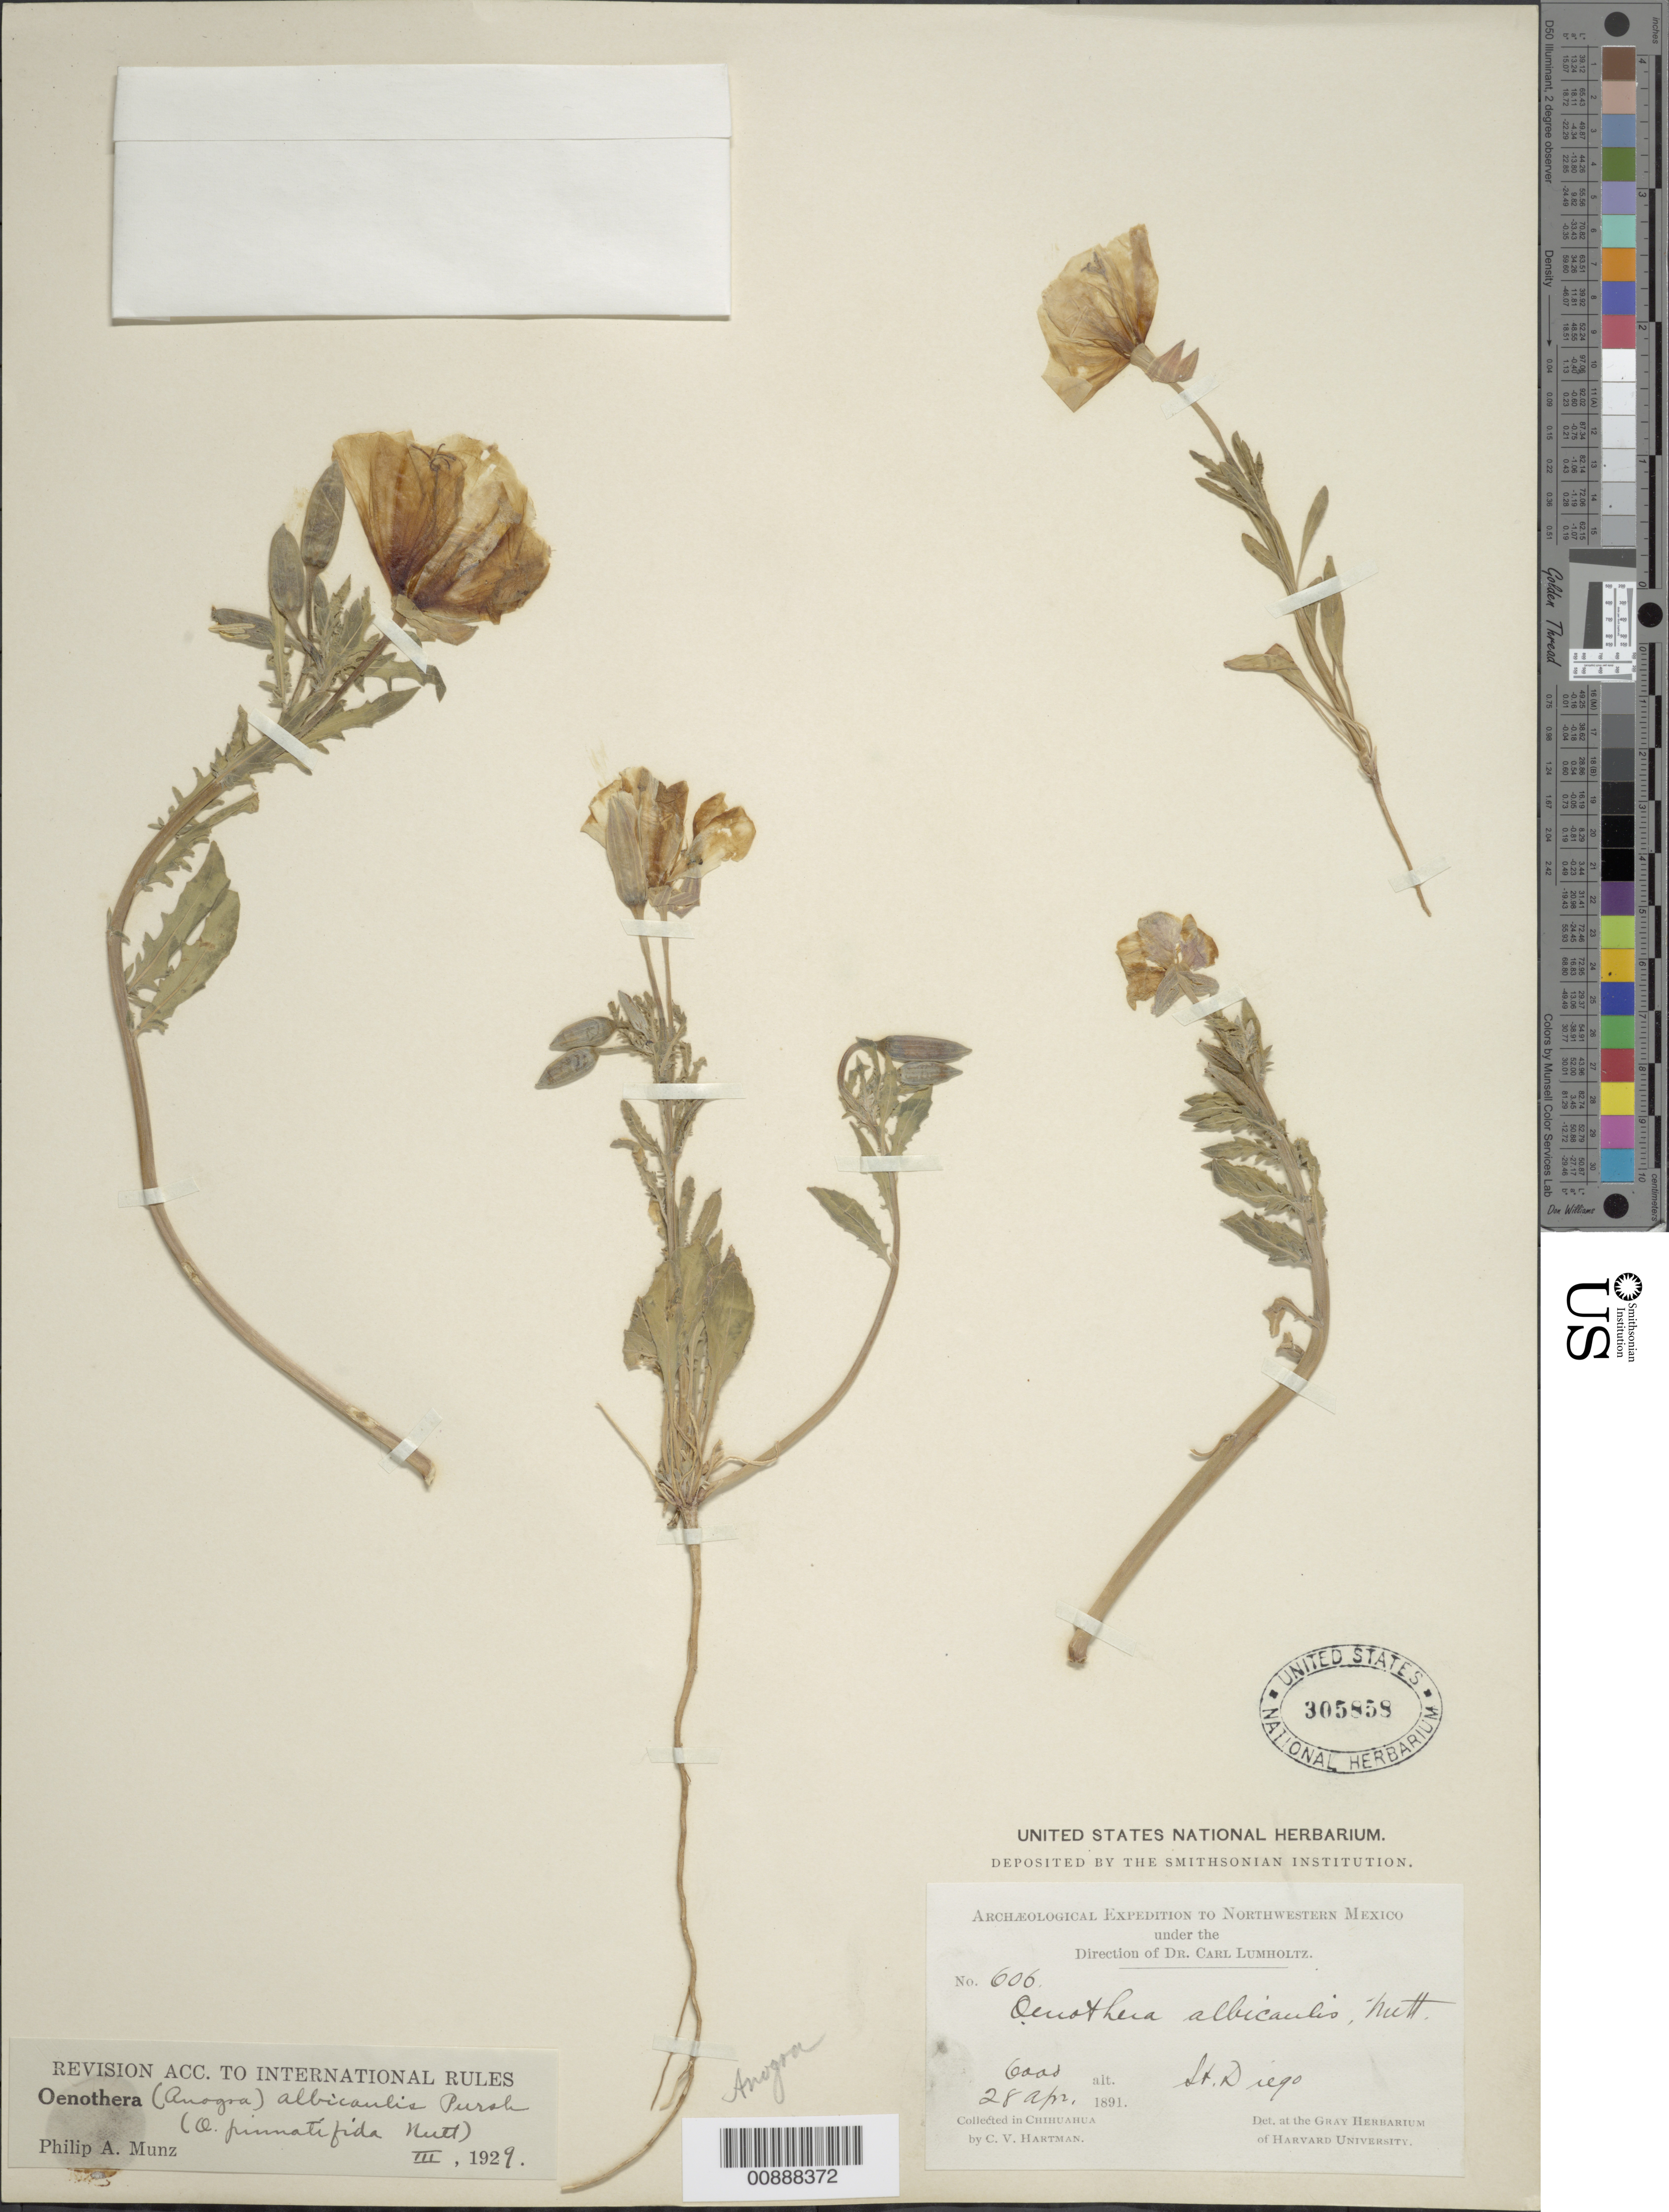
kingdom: Plantae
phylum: Tracheophyta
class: Magnoliopsida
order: Myrtales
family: Onagraceae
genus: Oenothera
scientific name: Oenothera albicaulis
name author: Pursh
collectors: C. V. Hartman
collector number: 606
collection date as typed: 28 Apr 1891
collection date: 1891-04-28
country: Mexico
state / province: Chihuahua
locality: St. Diego, Chihuahua.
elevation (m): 1829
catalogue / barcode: US 305858